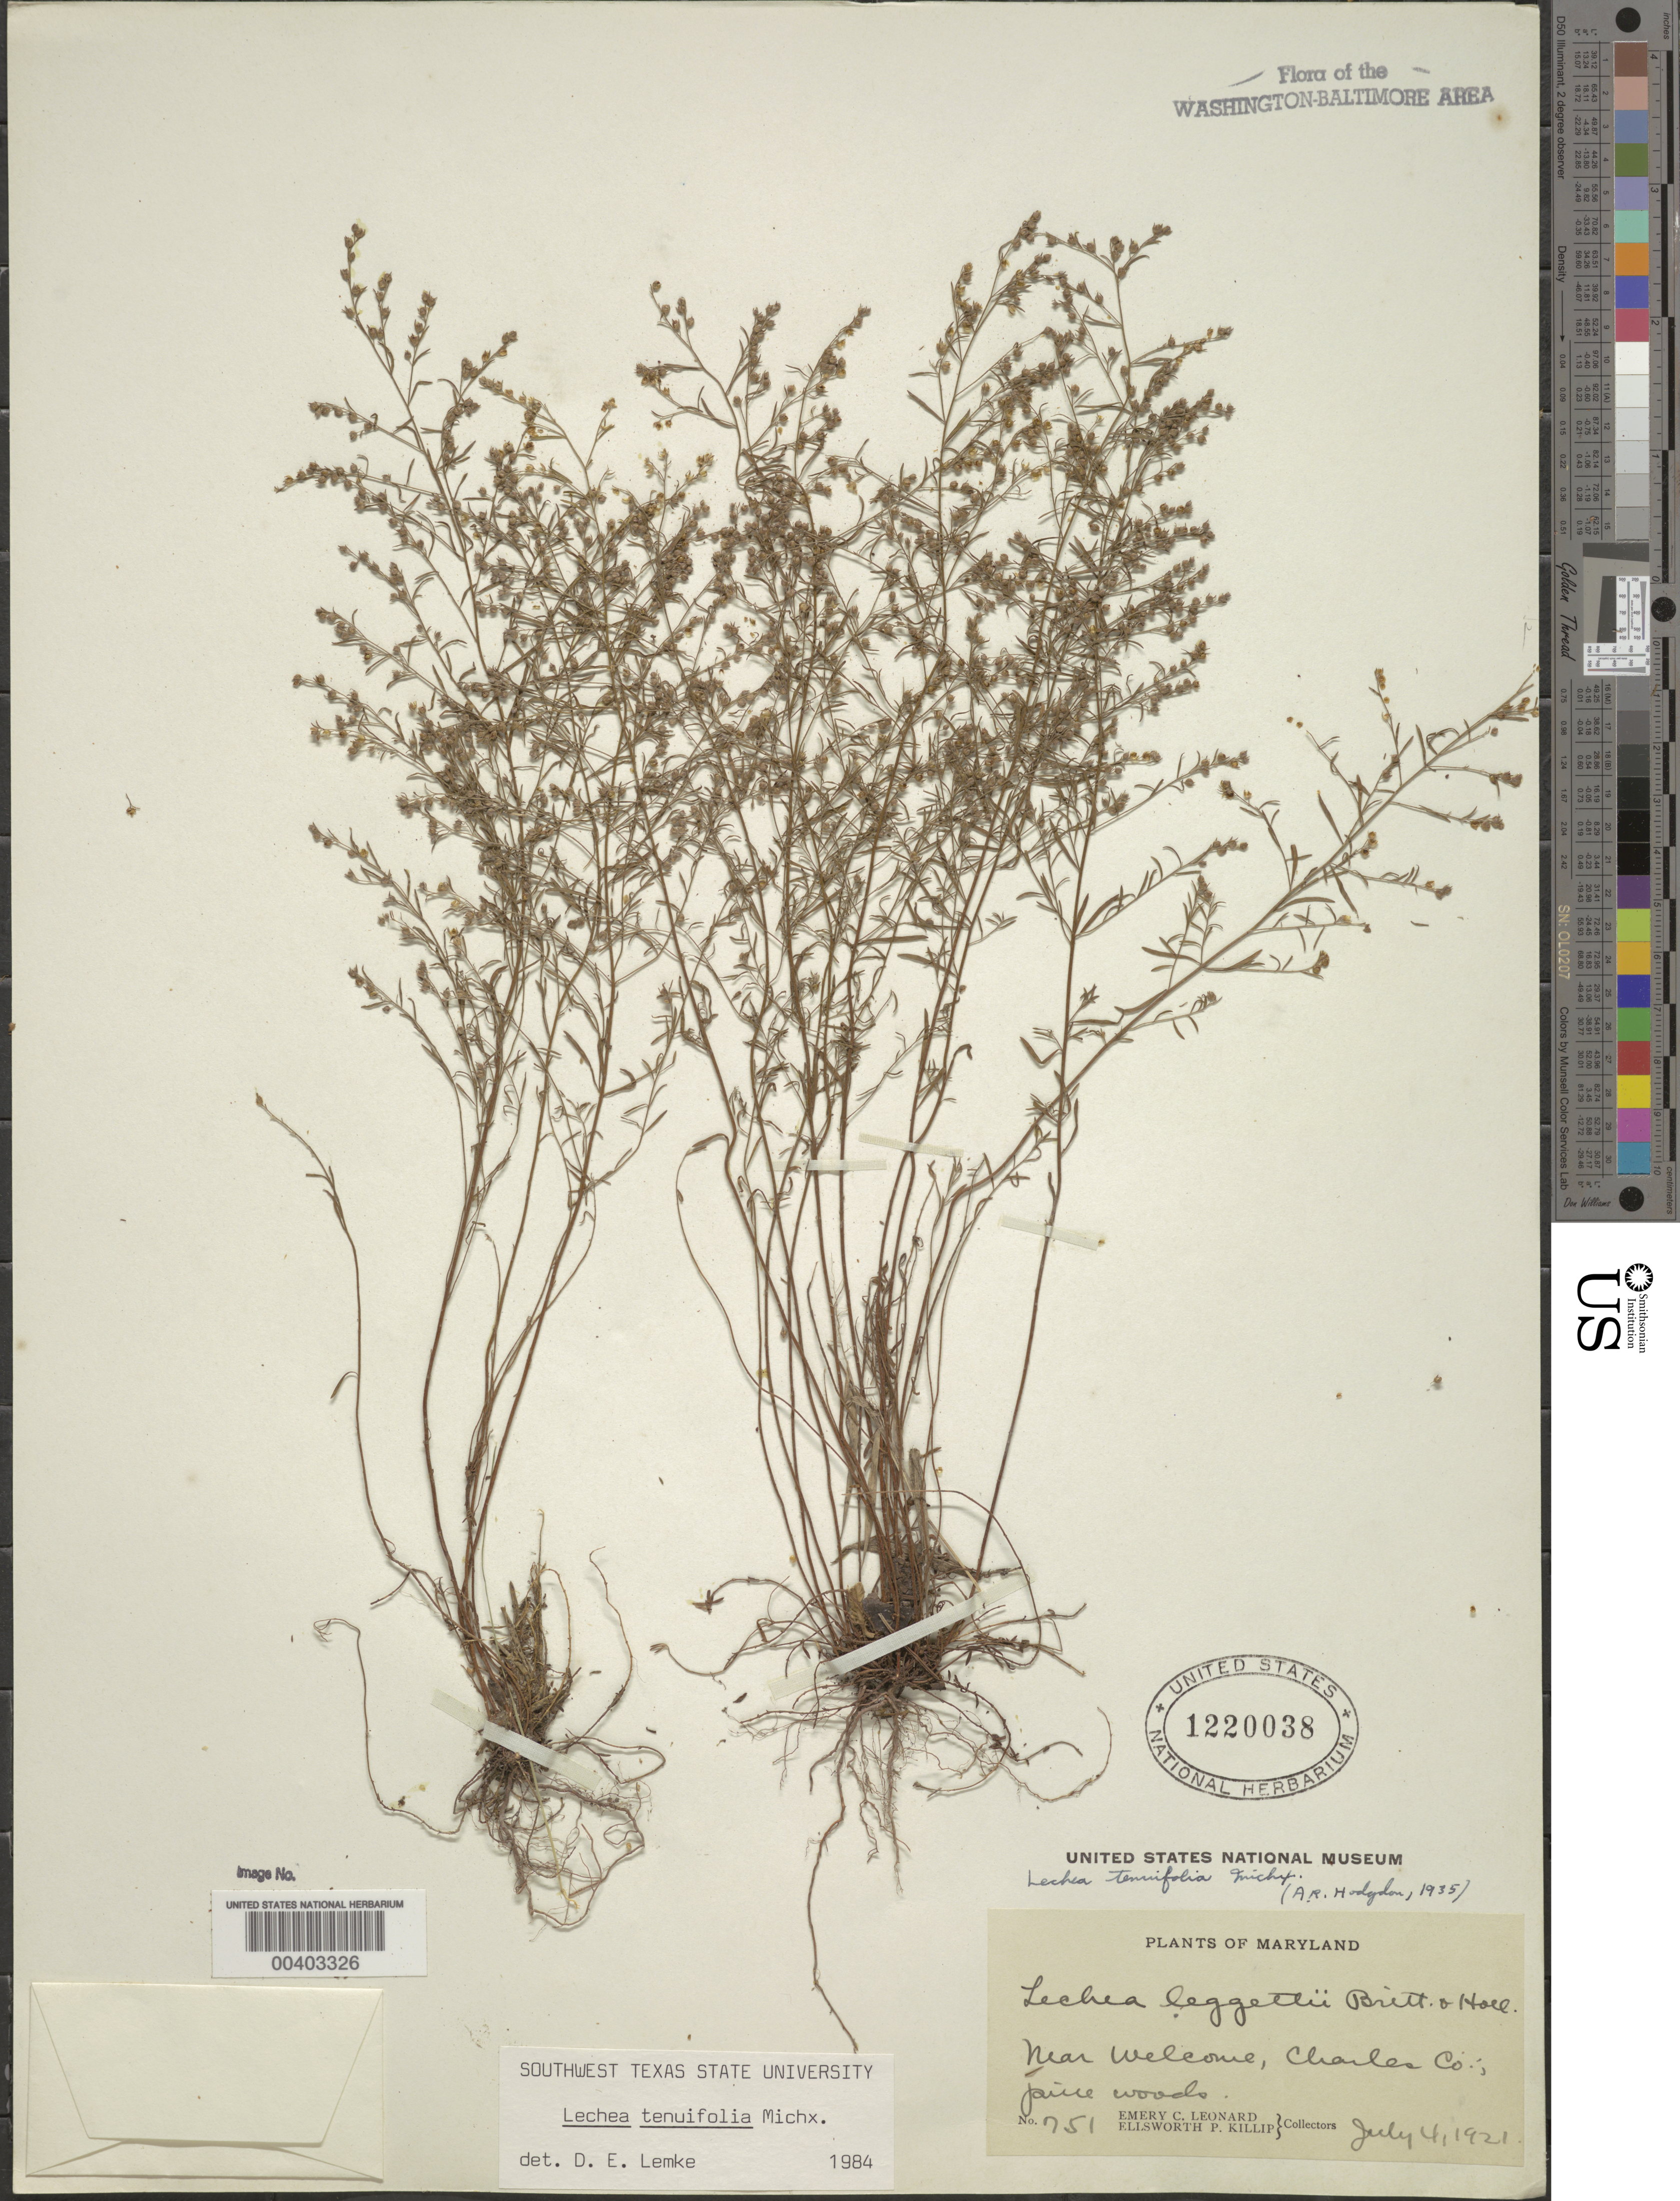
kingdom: Plantae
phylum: Tracheophyta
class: Magnoliopsida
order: Malvales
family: Cistaceae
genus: Lechea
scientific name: Lechea tenuifolia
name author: Michx.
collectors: E. C. Leonard & E. P. Killip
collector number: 751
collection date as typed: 04 Jul 1921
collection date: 1921-07-04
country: United States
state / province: Maryland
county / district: Charles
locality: Welcome vicinity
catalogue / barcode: US 1220038